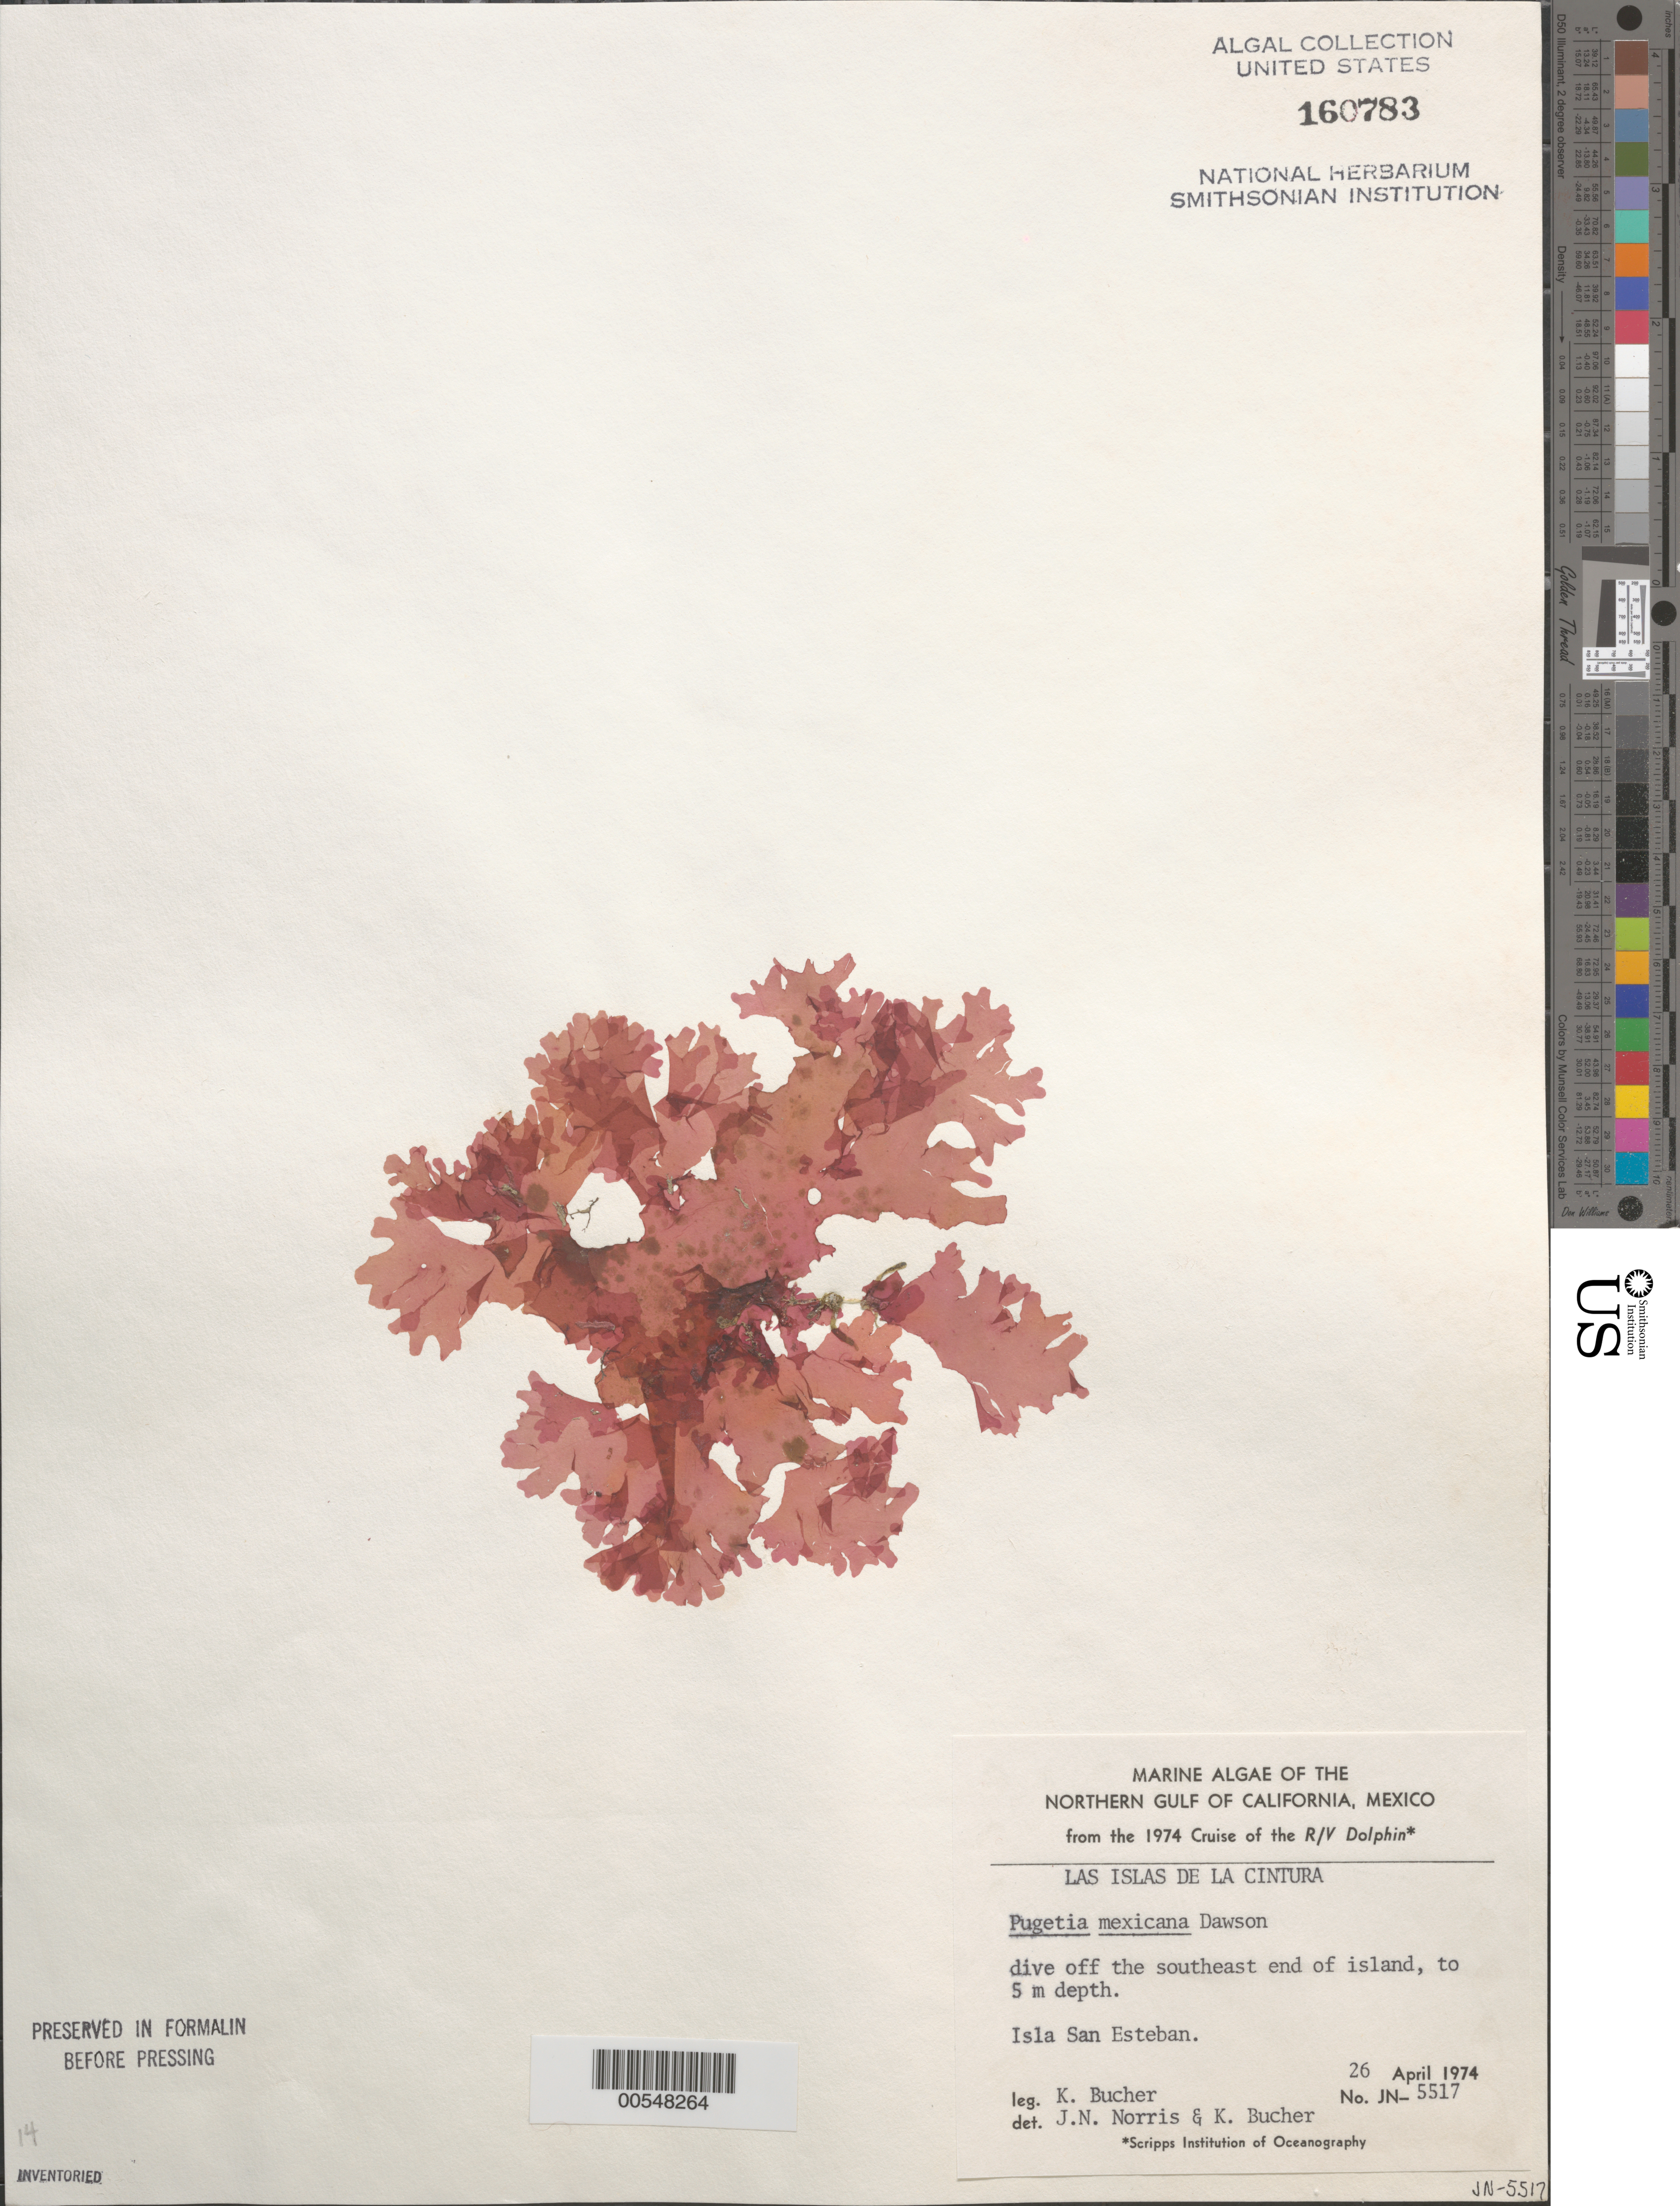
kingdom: Plantae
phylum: Rhodophyta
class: Florideophyceae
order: Gigartinales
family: Kallymeniaceae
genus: Pugetia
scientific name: Pugetia mexicana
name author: E.Y. Dawson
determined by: Norris, J. N.; Bucher, K. E.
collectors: K. E. Bucher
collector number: JN-5517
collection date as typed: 26 Apr 1974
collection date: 1974-04-26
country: Mexico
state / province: Baja California Norte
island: Isla San Esteban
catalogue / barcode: US 160783